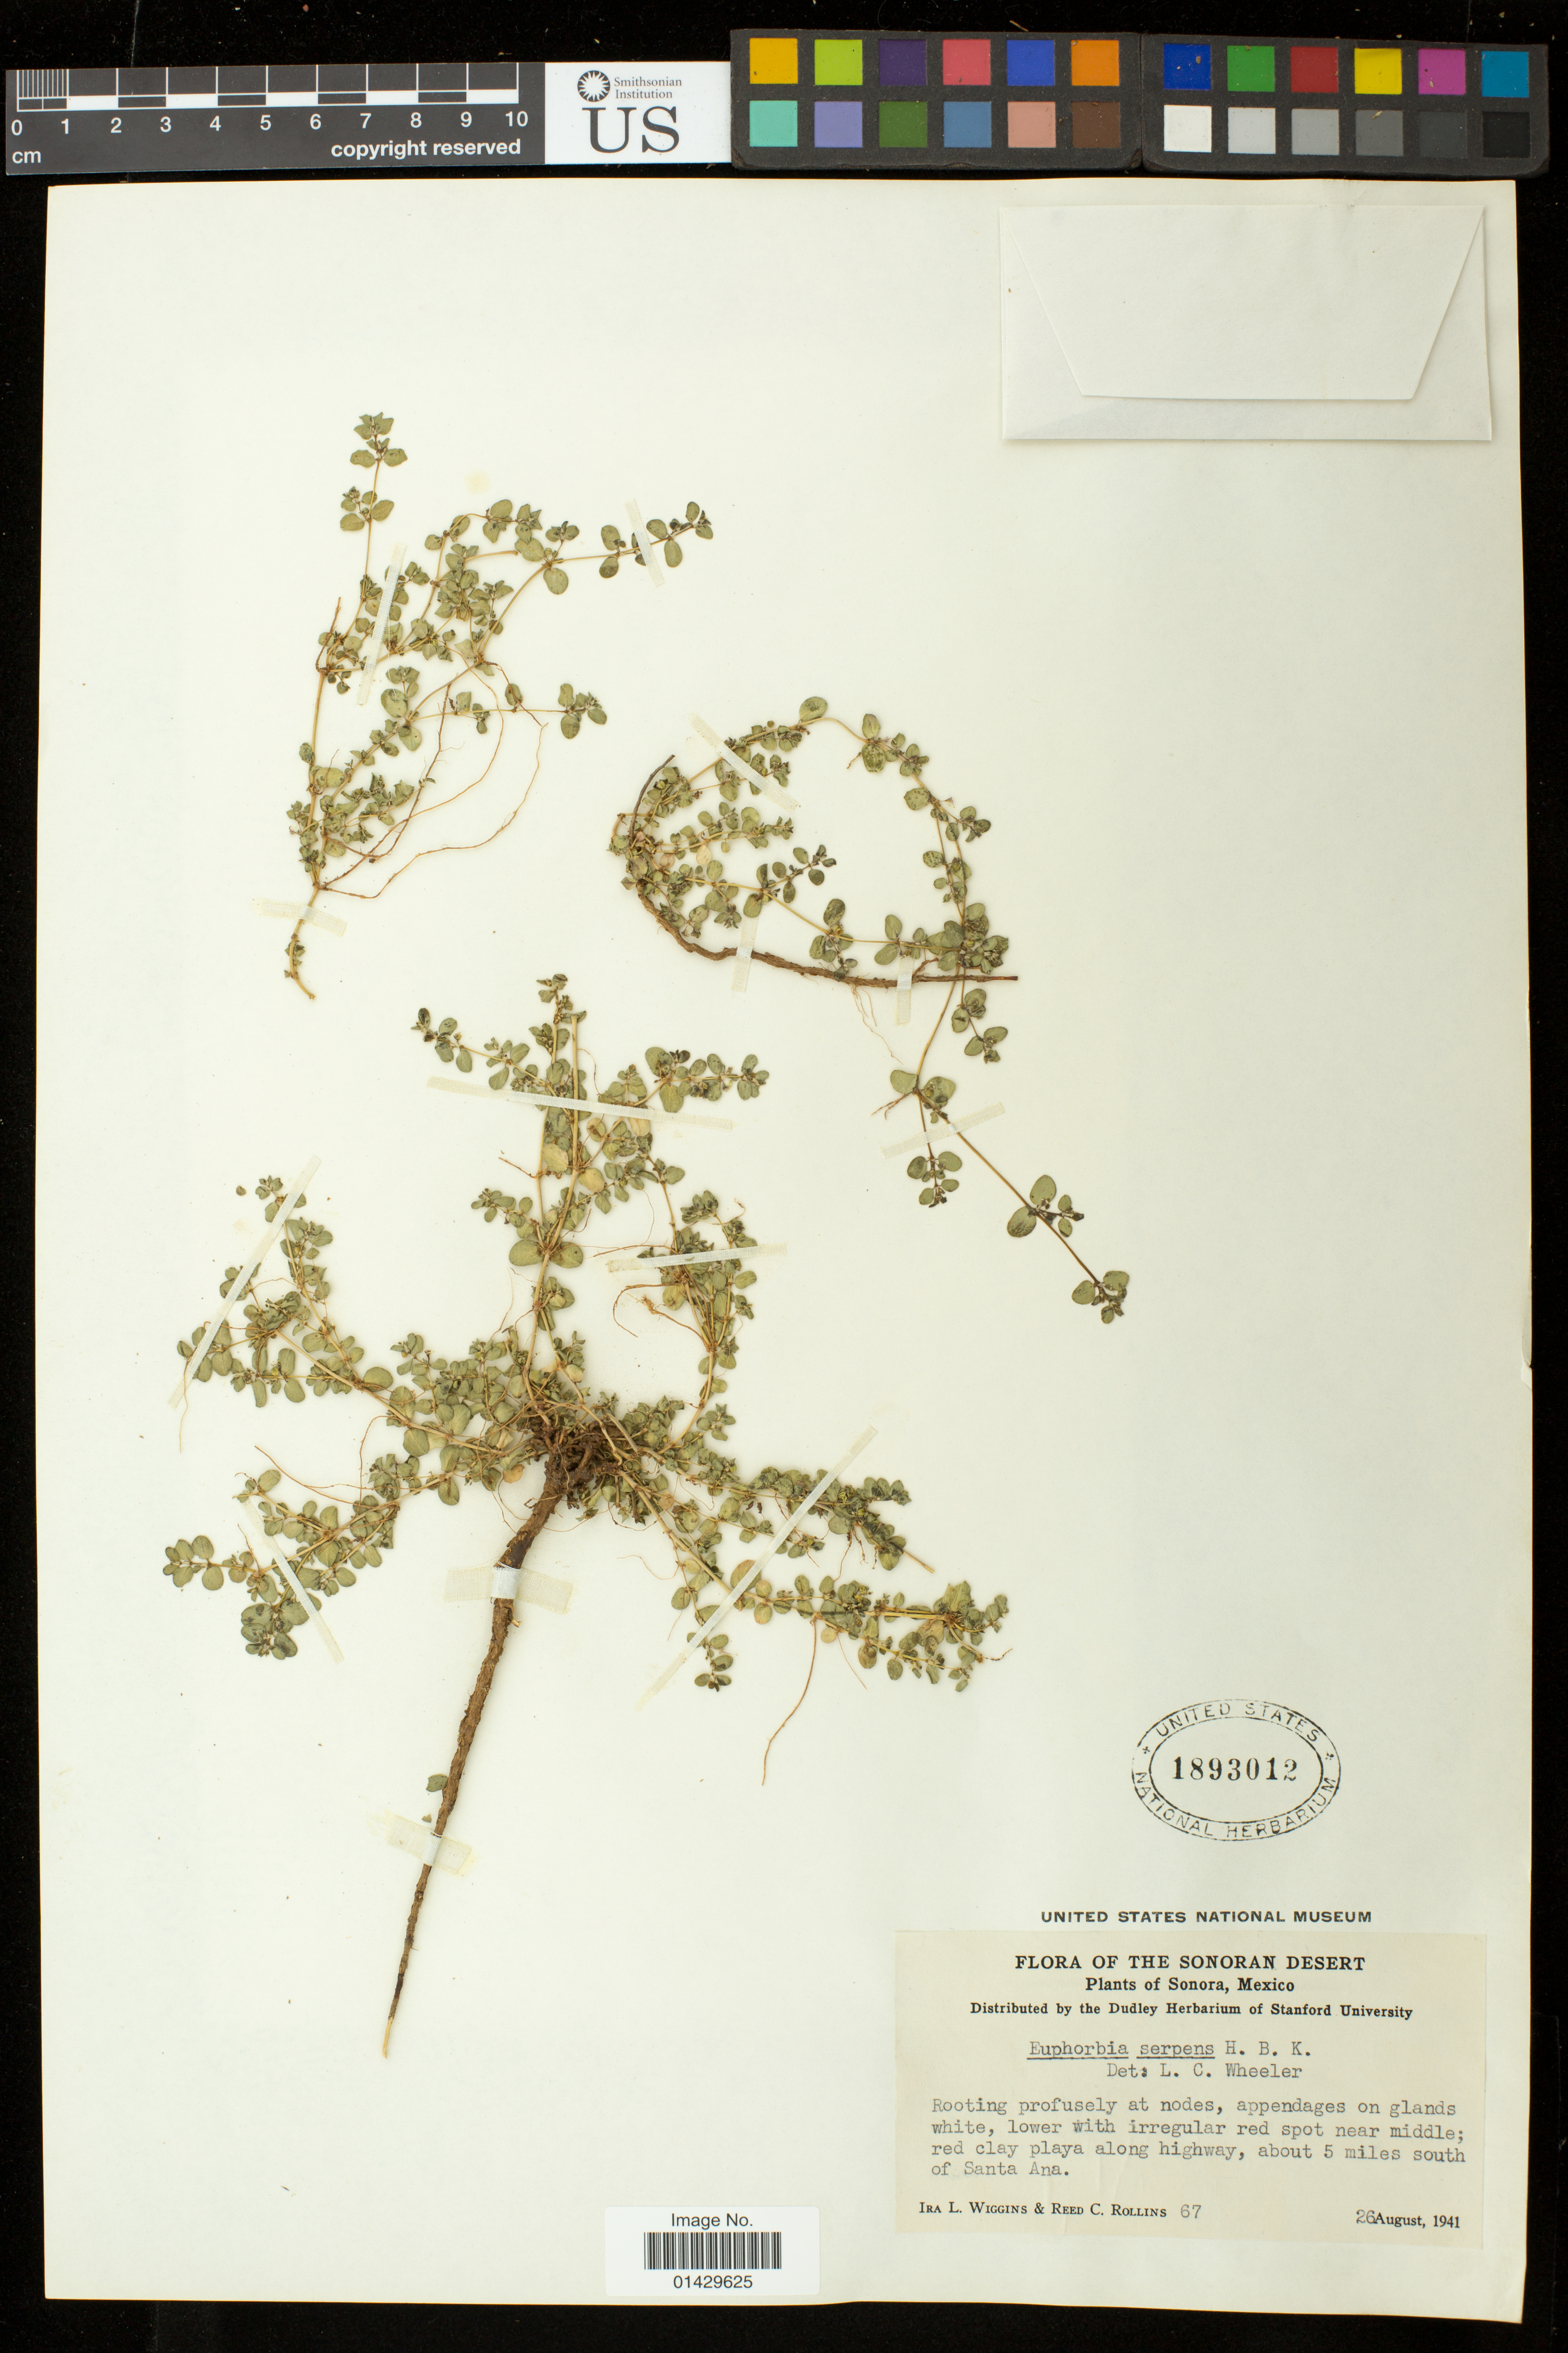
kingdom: Plantae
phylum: Tracheophyta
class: Magnoliopsida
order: Malpighiales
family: Euphorbiaceae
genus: Euphorbia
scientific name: Euphorbia albomarginata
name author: Torr. & A. Gray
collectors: I. L. Wiggins & R. C. Rollins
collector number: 67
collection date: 1941-08-26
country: Mexico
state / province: Sonora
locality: About 5 miles south of Santa Ana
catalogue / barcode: US 1893012